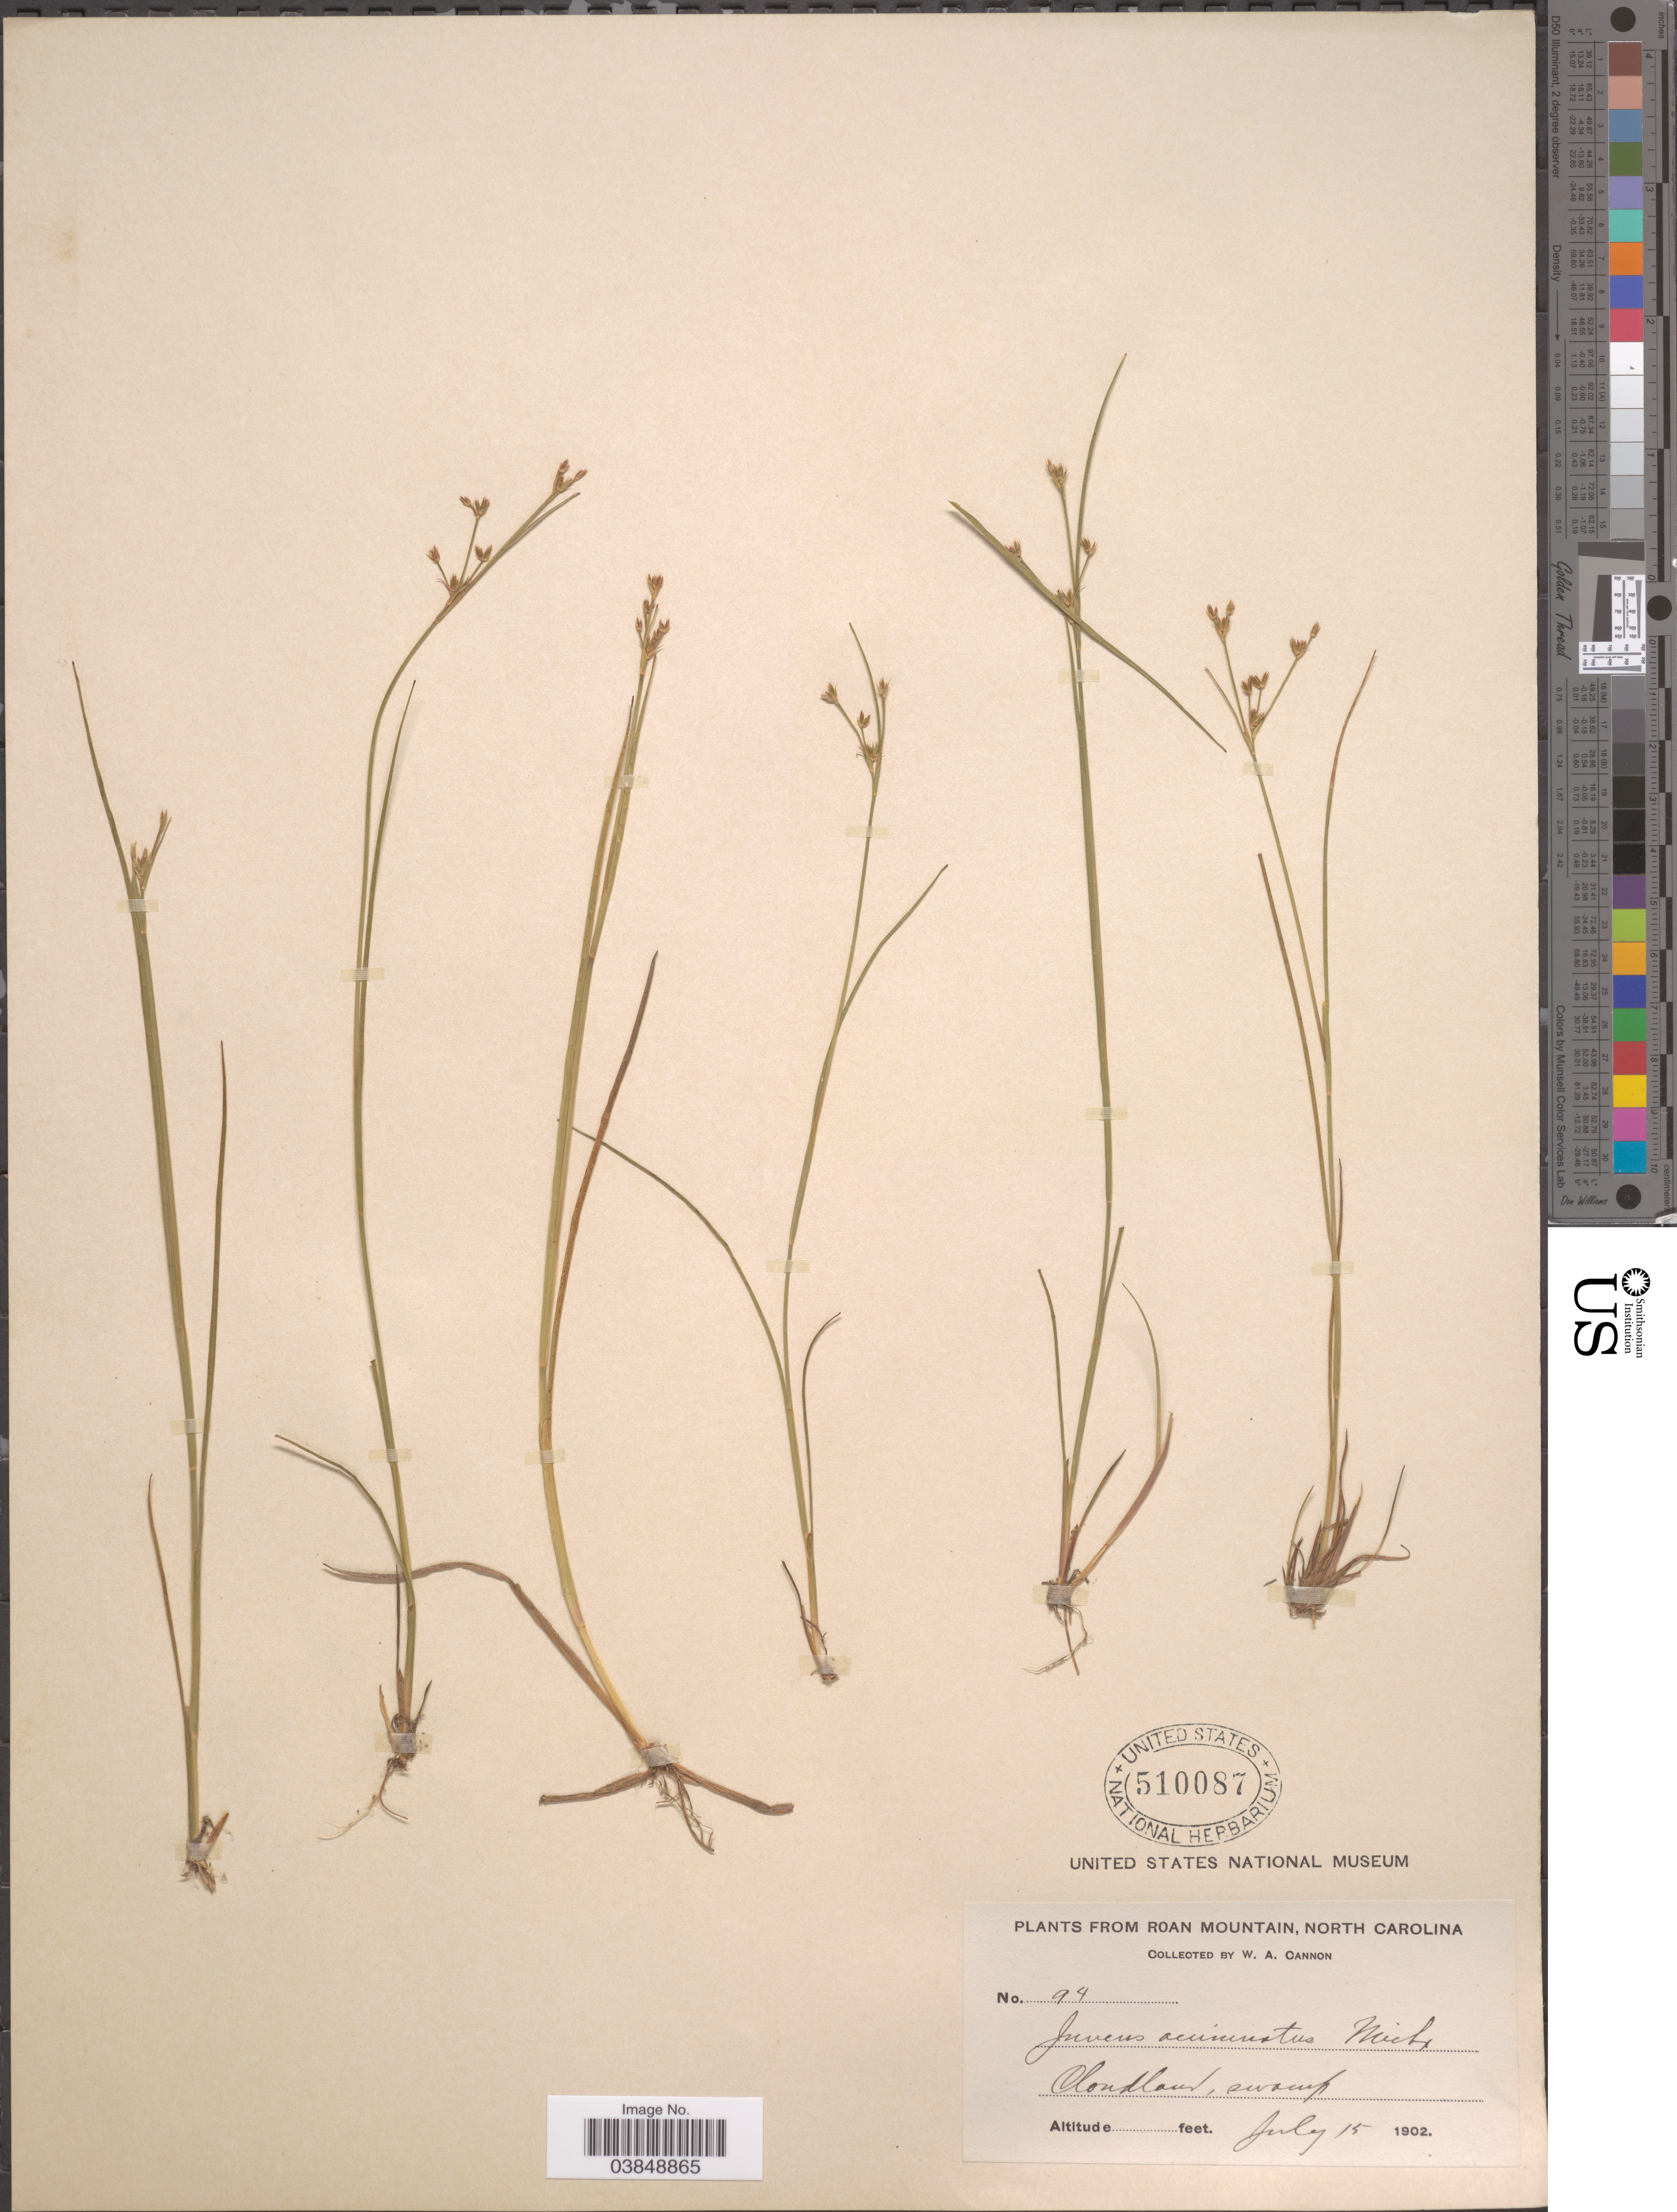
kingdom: Plantae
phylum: Tracheophyta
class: Liliopsida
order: Poales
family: Juncaceae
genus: Juncus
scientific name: Juncus acuminatus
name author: Michx.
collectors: W. Cannon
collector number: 94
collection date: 1902-07-15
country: United States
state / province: North Carolina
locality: Roan Mountain. Cloudland.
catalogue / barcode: US 510087